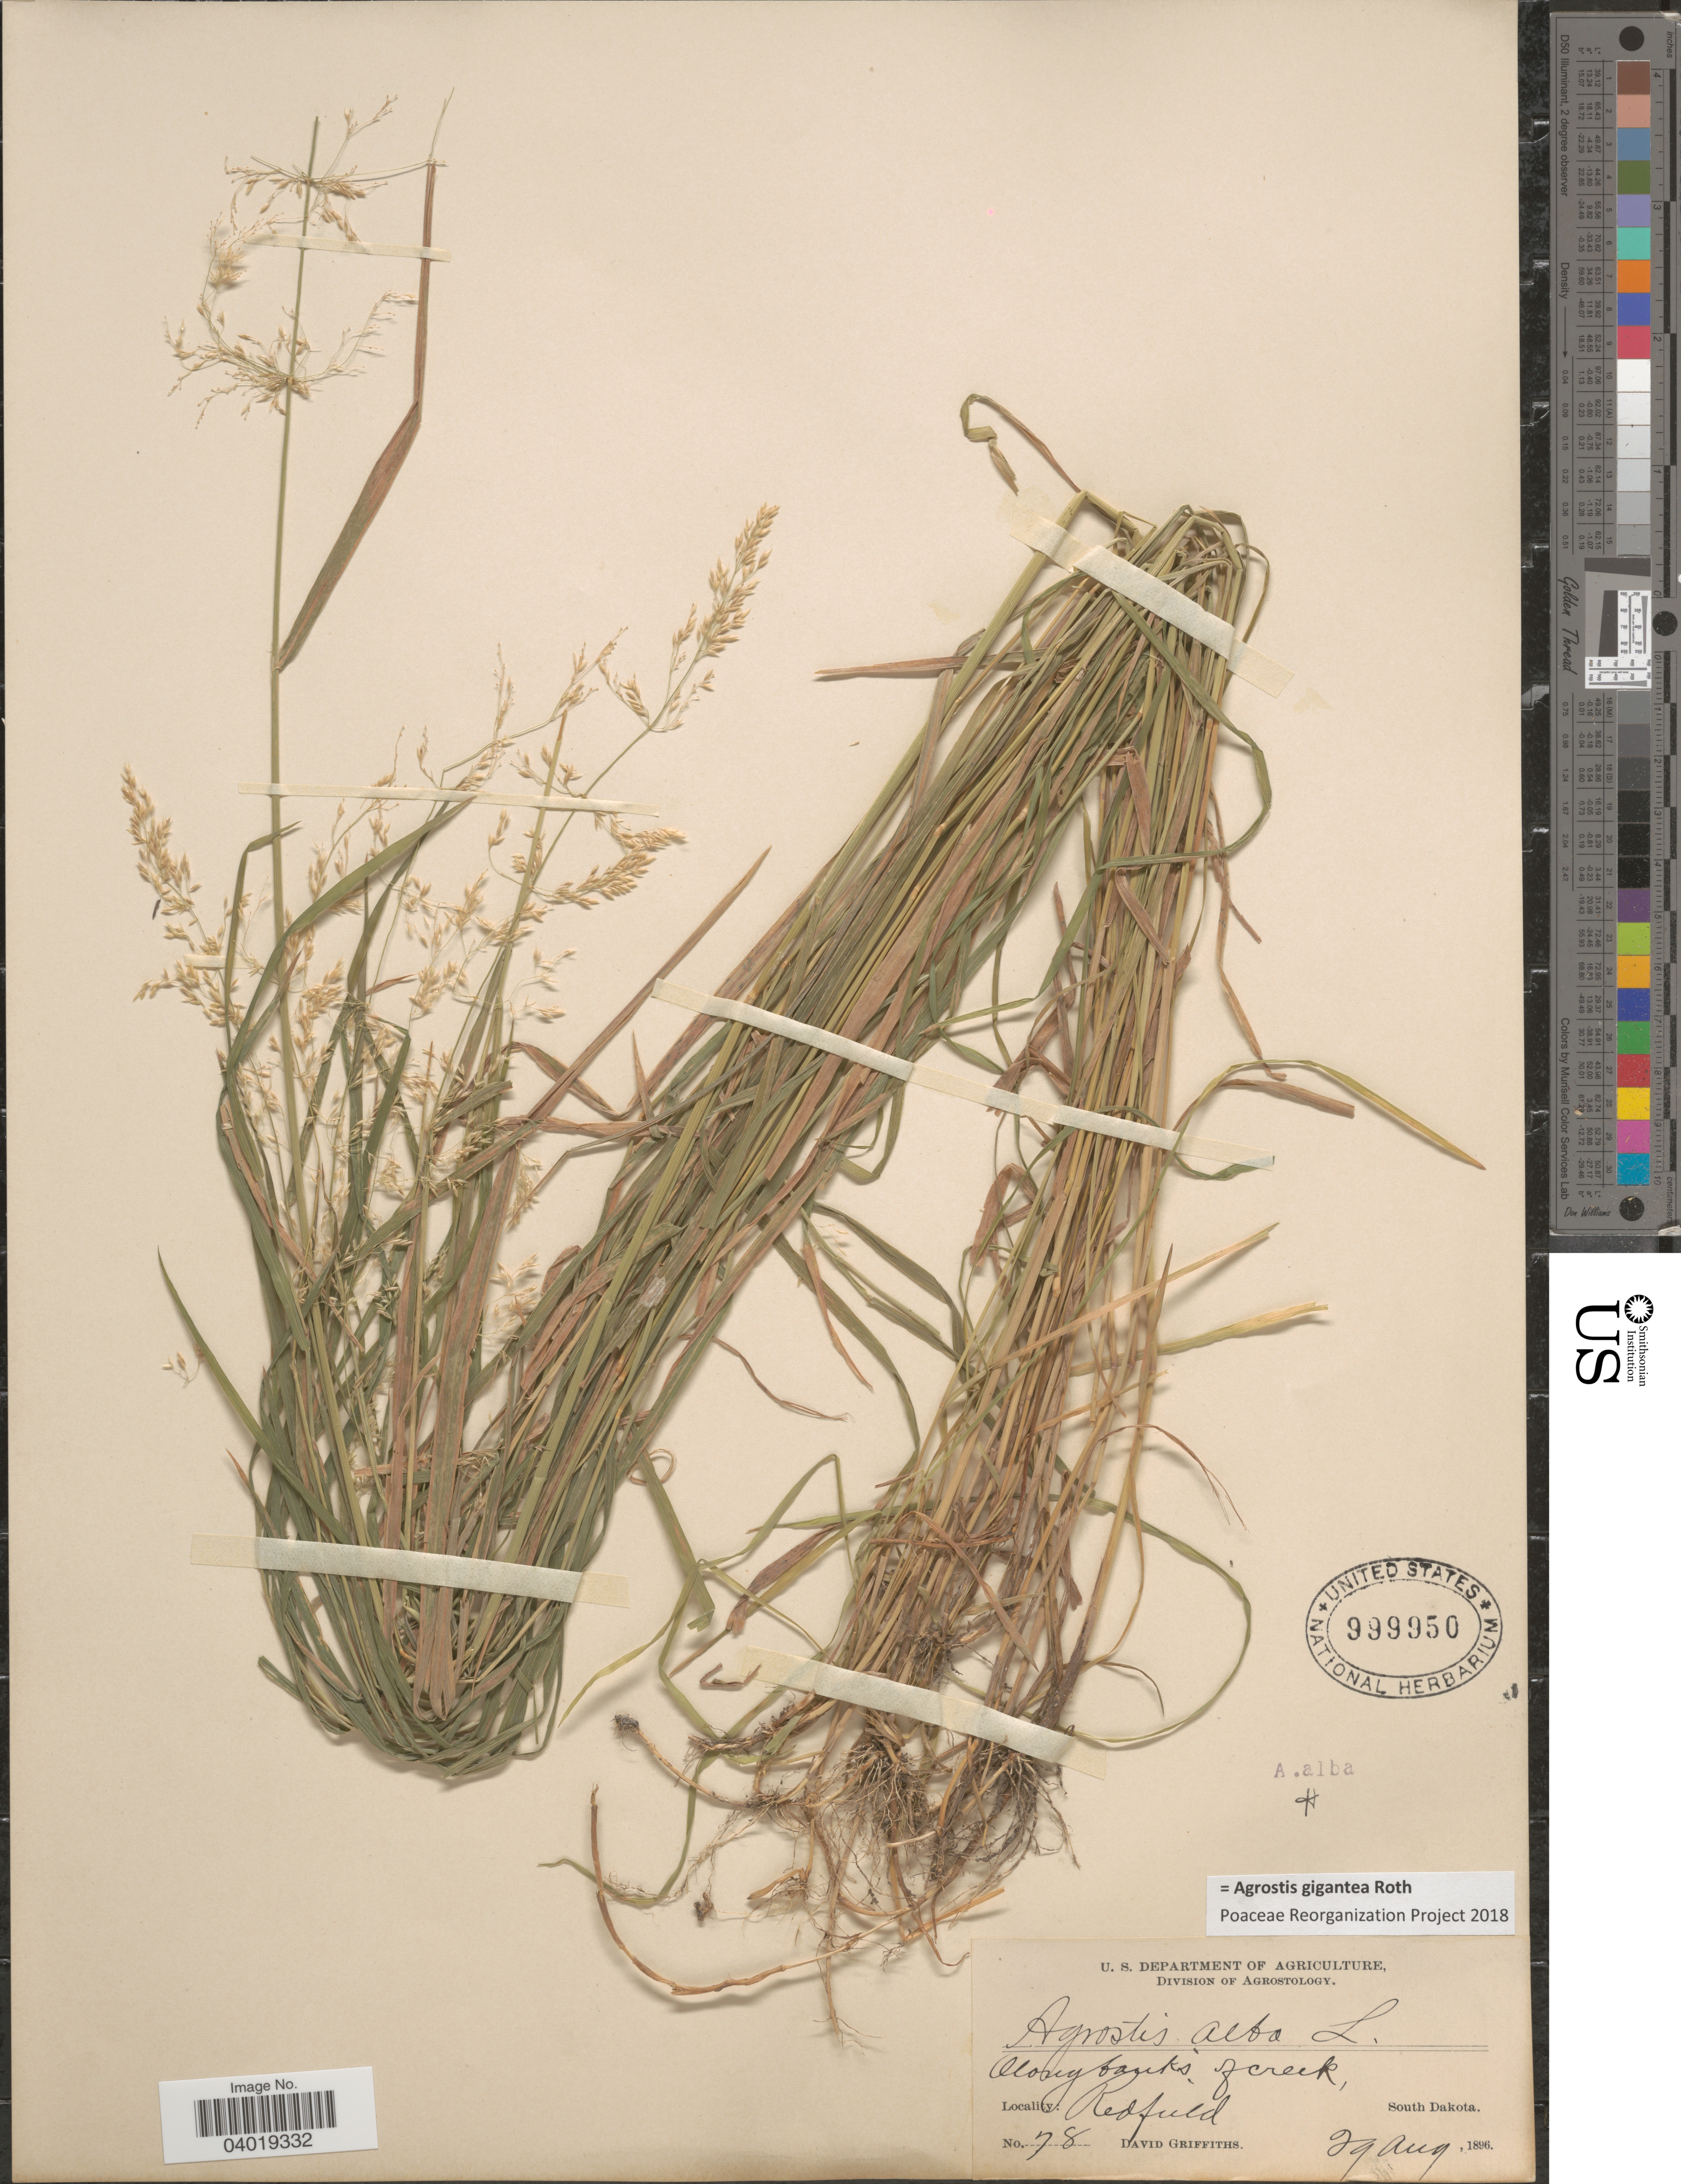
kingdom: Plantae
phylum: Tracheophyta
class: Liliopsida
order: Poales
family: Poaceae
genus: Agrostis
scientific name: Agrostis gigantea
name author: Roth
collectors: D. Griffiths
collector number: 78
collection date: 1896-08-29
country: United States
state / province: South Dakota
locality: Redfield.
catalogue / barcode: US 999950